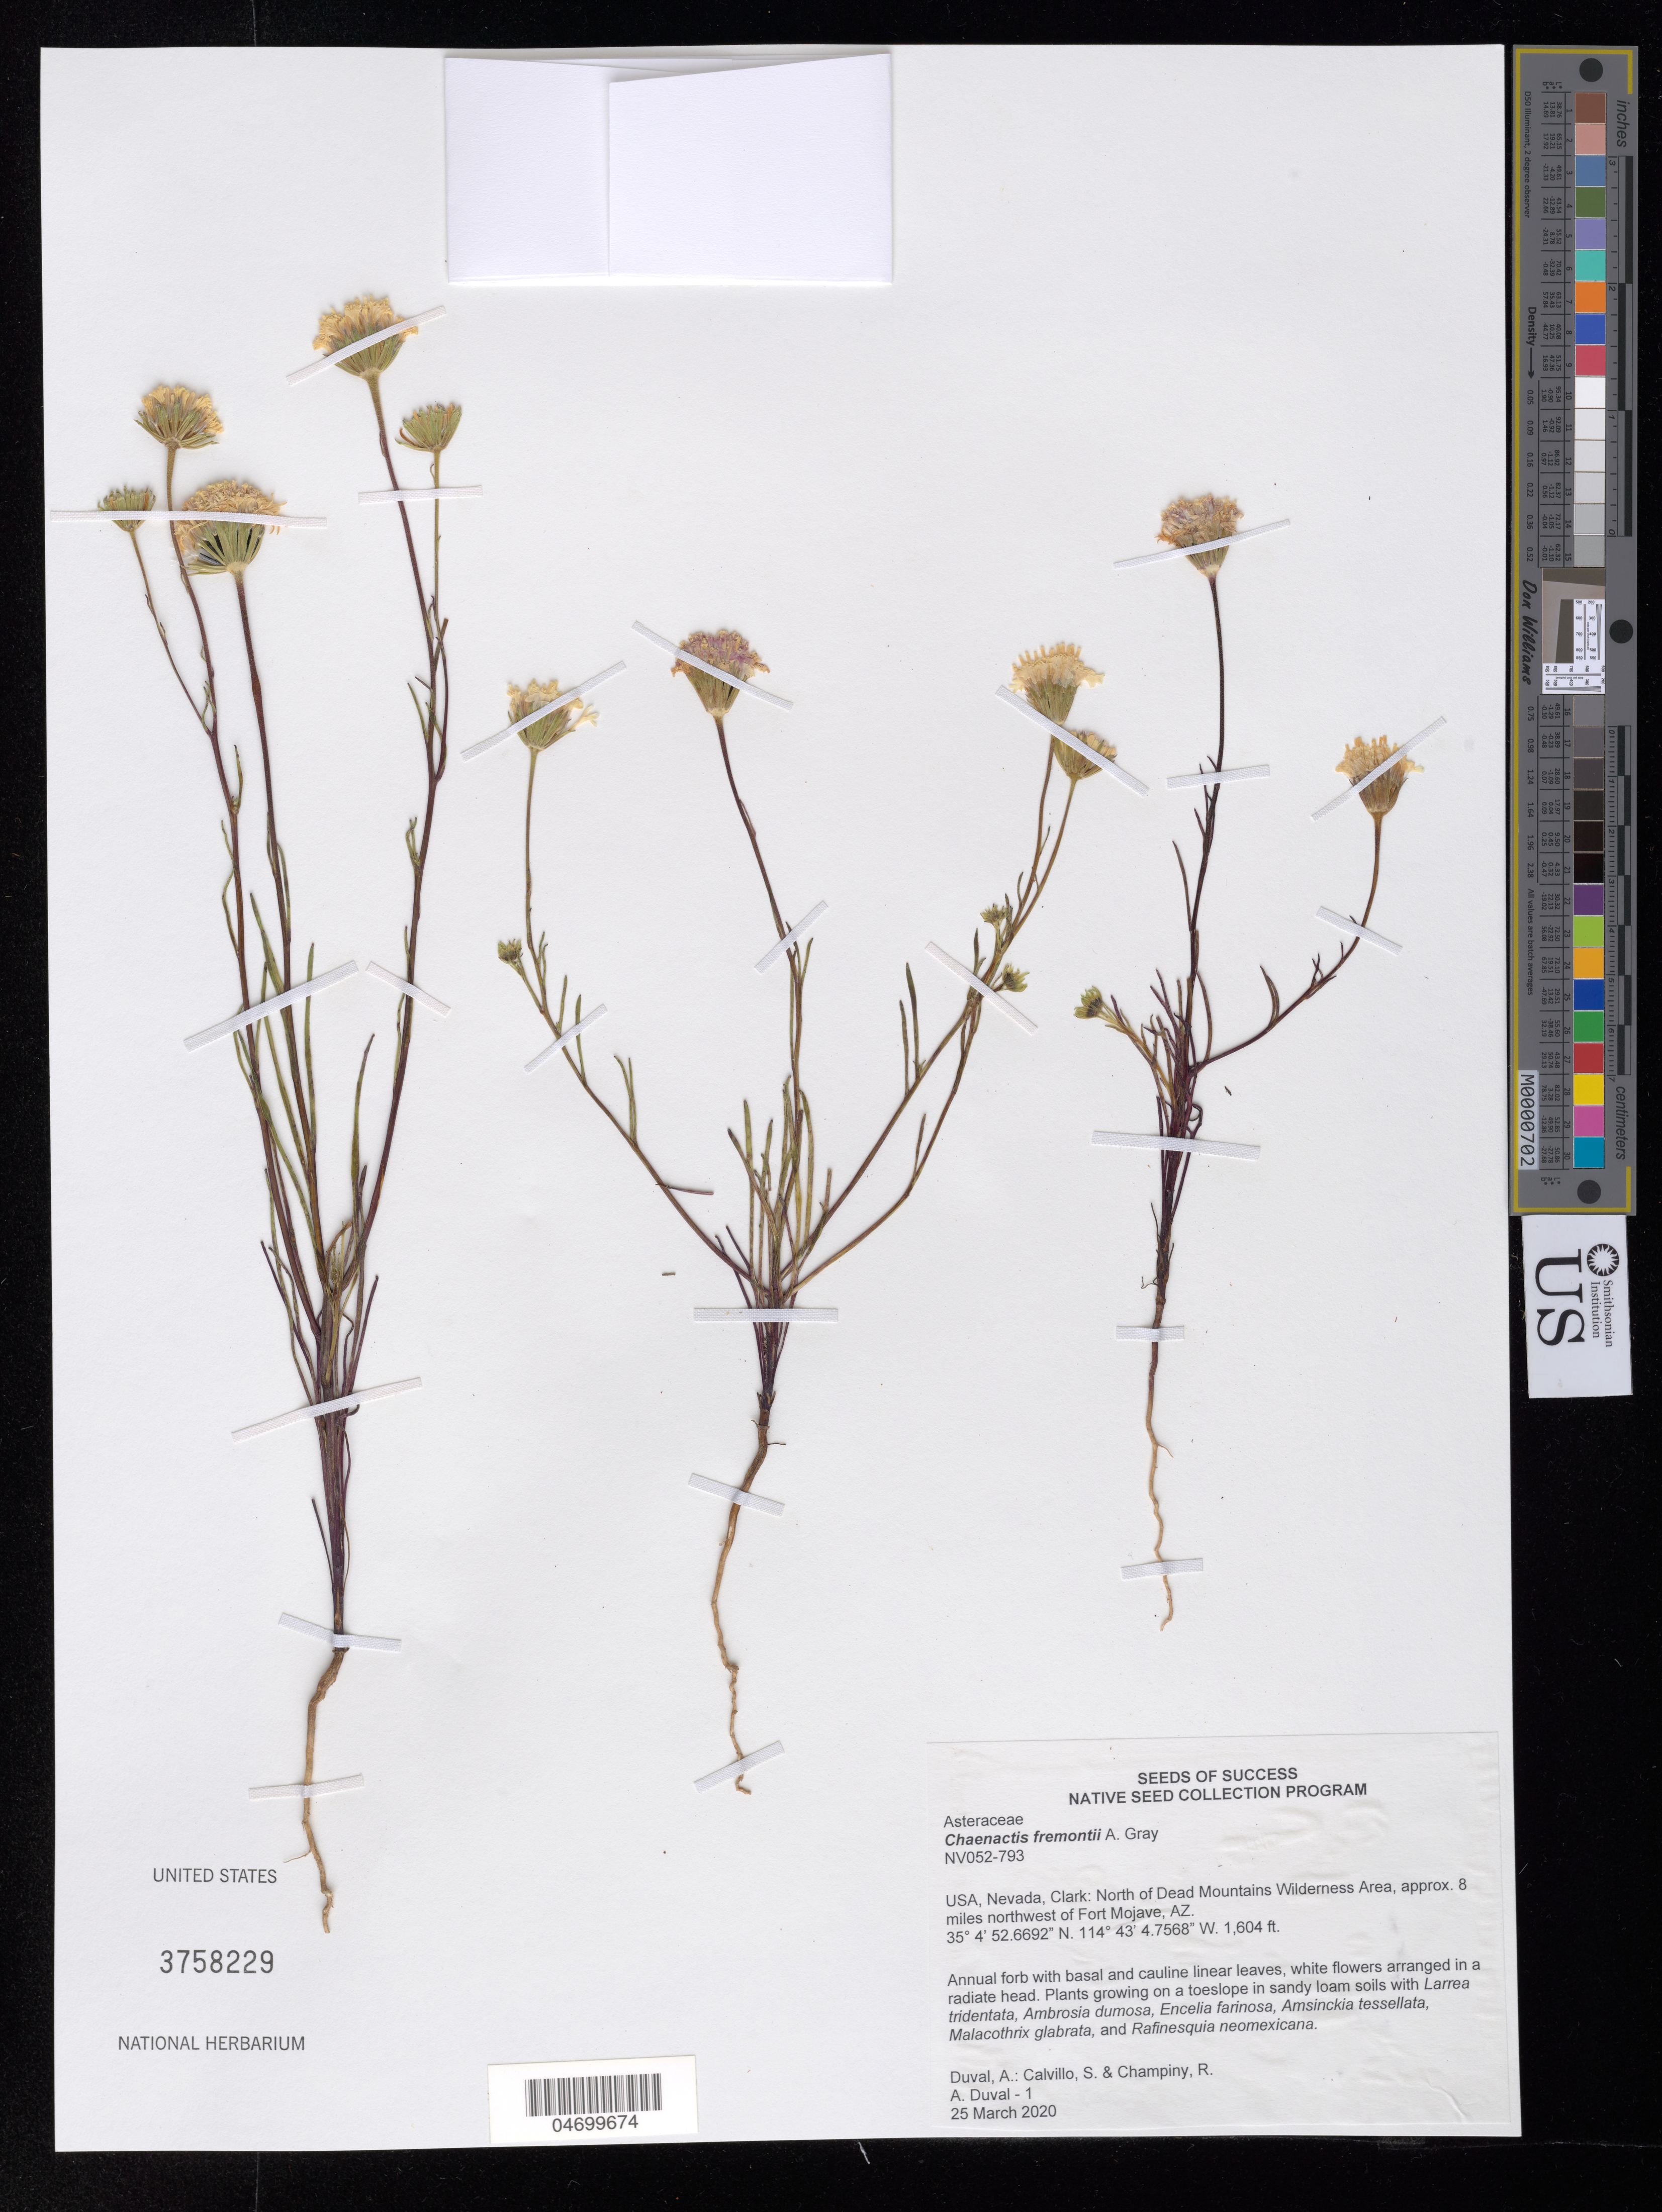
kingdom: Plantae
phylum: Tracheophyta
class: Magnoliopsida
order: Asterales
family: Asteraceae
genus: Chaenactis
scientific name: Chaenactis fremontii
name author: A. Gray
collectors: A. Duval, S. Calvillo & R. Champiny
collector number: NV052-793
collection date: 2020-03-25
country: United States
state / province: Nevada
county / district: Clark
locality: N of Dead Mtns Wilderness Area, 8 mi. NW of Fort Mojave.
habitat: Sandy loam soils. With Larrea tridentata, Ambrosia dumosa, Encelia farinosa, etc.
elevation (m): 489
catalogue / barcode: US 3758229